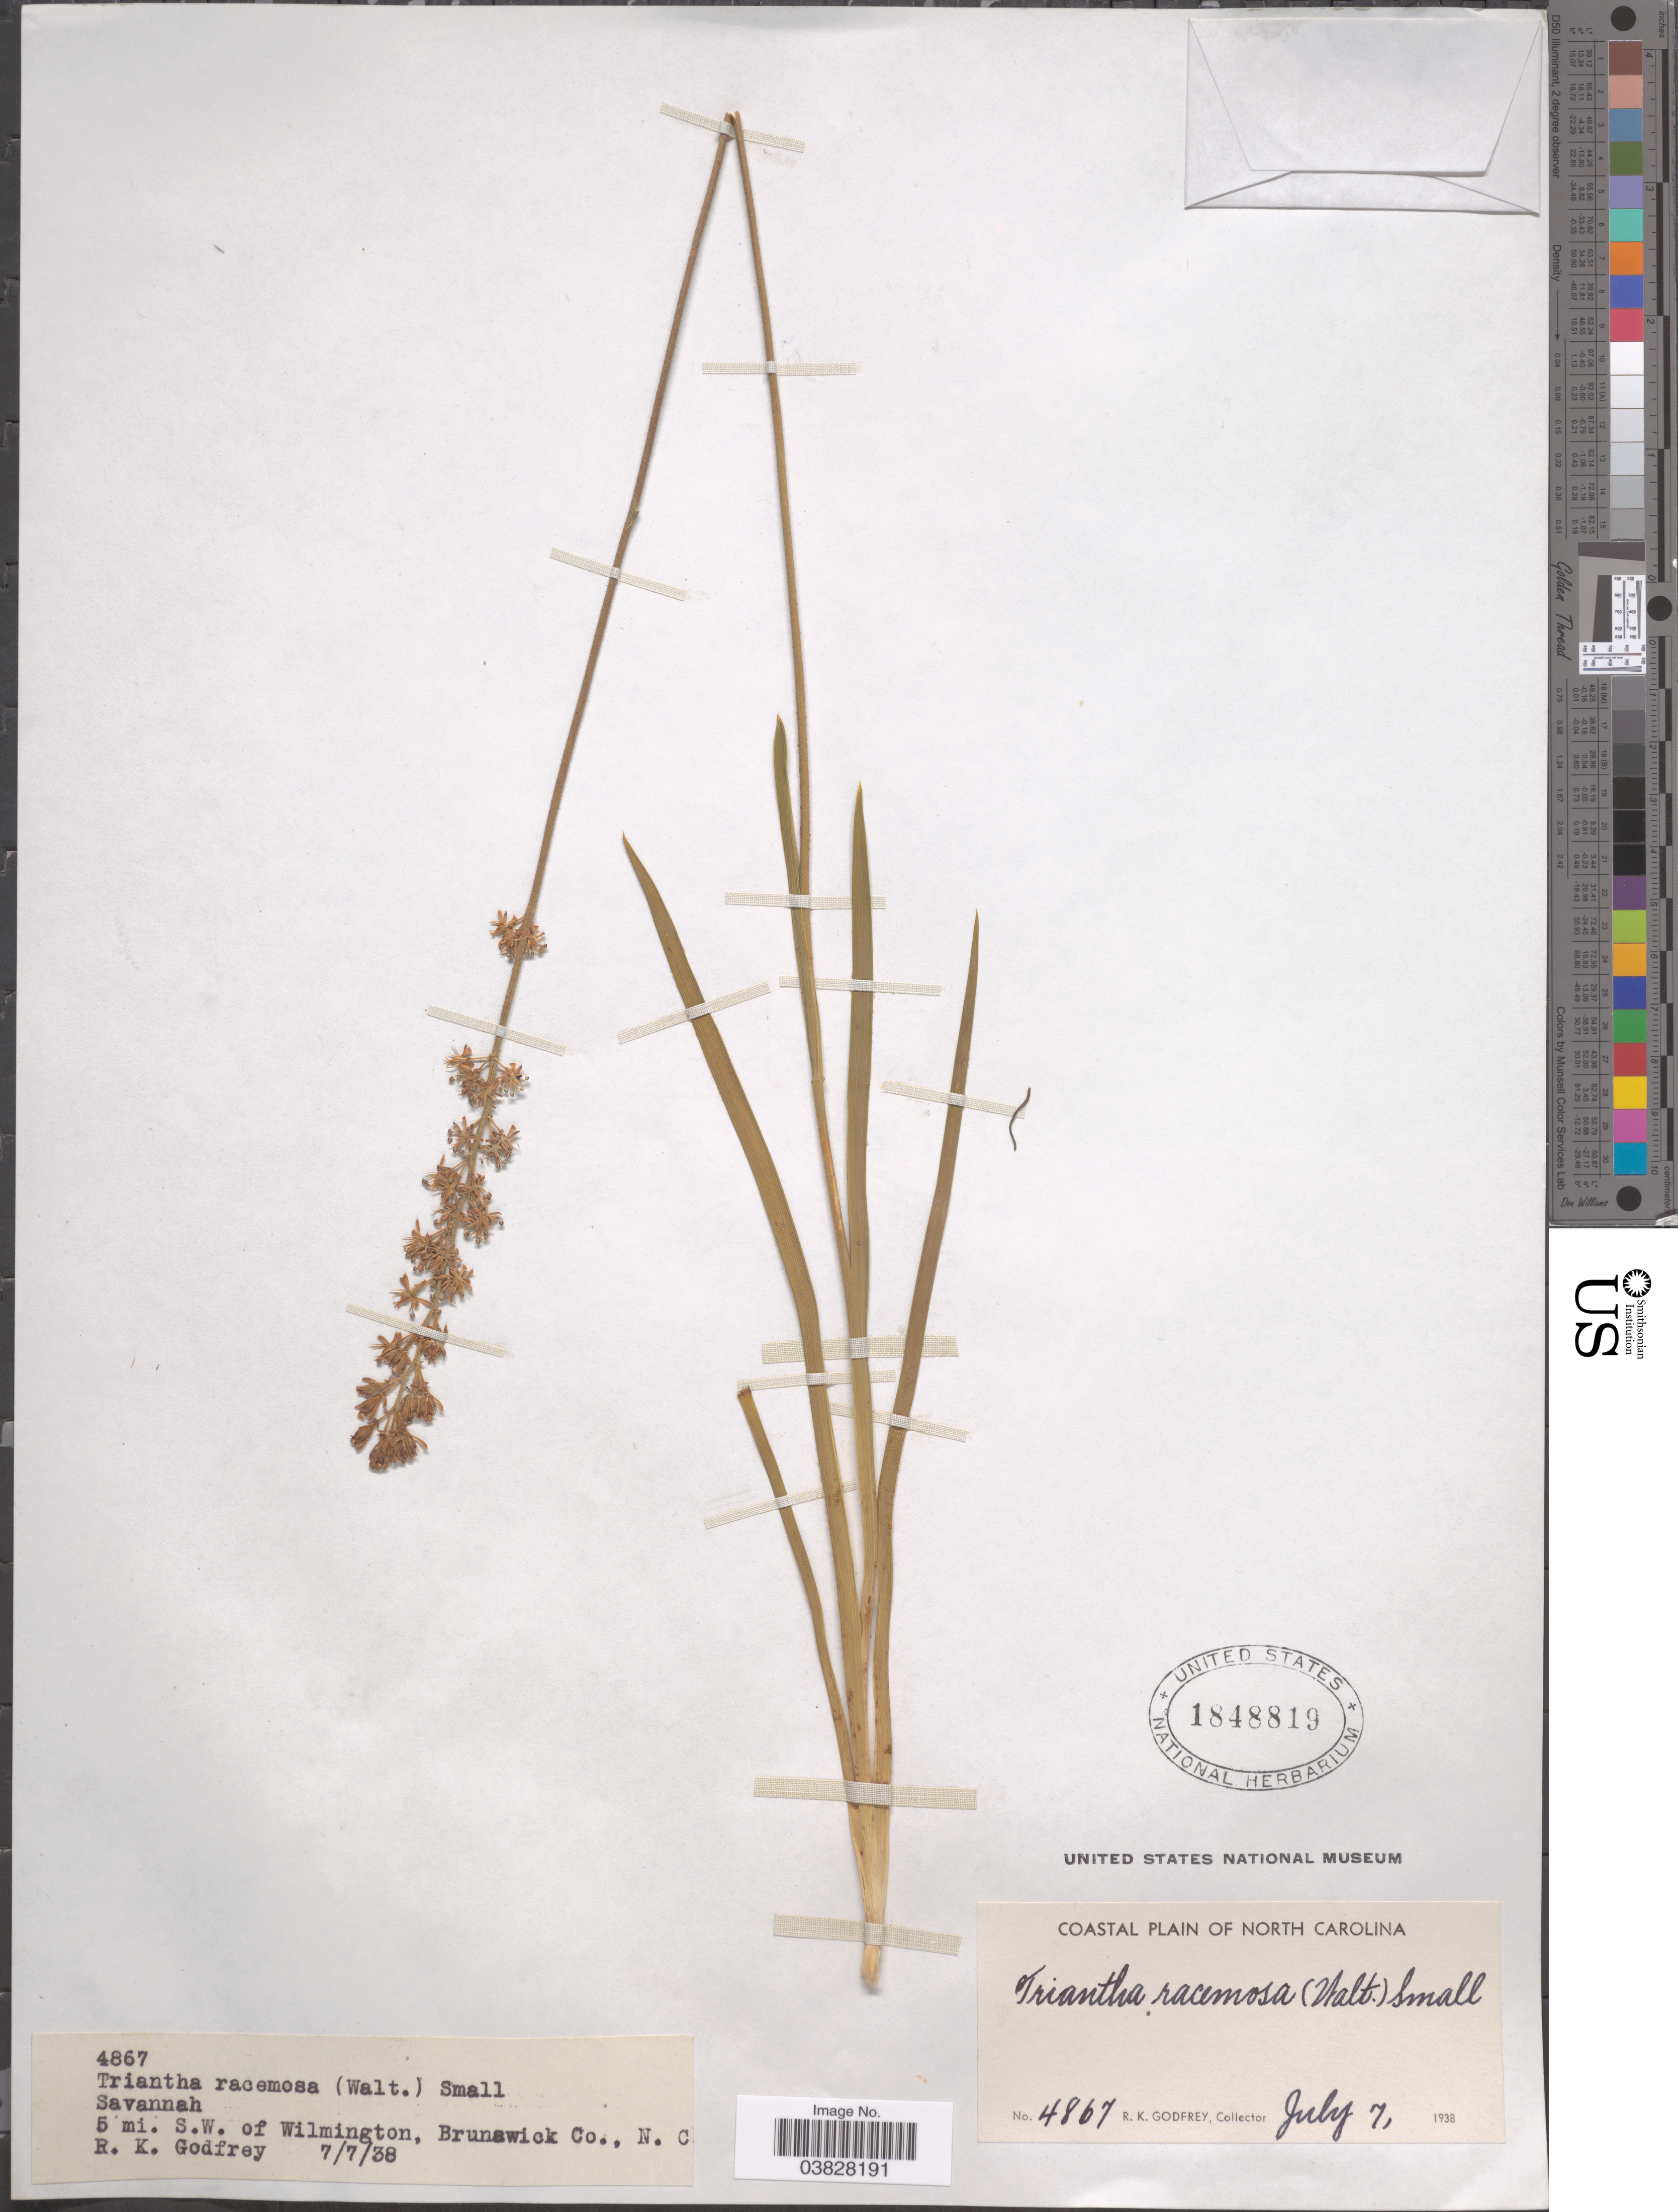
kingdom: Plantae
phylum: Tracheophyta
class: Liliopsida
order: Alismatales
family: Tofieldiaceae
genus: Triantha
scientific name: Triantha racemosa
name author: (Walter) Small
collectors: R. K. Godfrey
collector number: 4867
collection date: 1938-07-07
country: United States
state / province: North Carolina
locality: Coastal Plain of North Carolina. 5 mi. S.W. of Wilmington, Brunswick Co.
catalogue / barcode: US 1848819